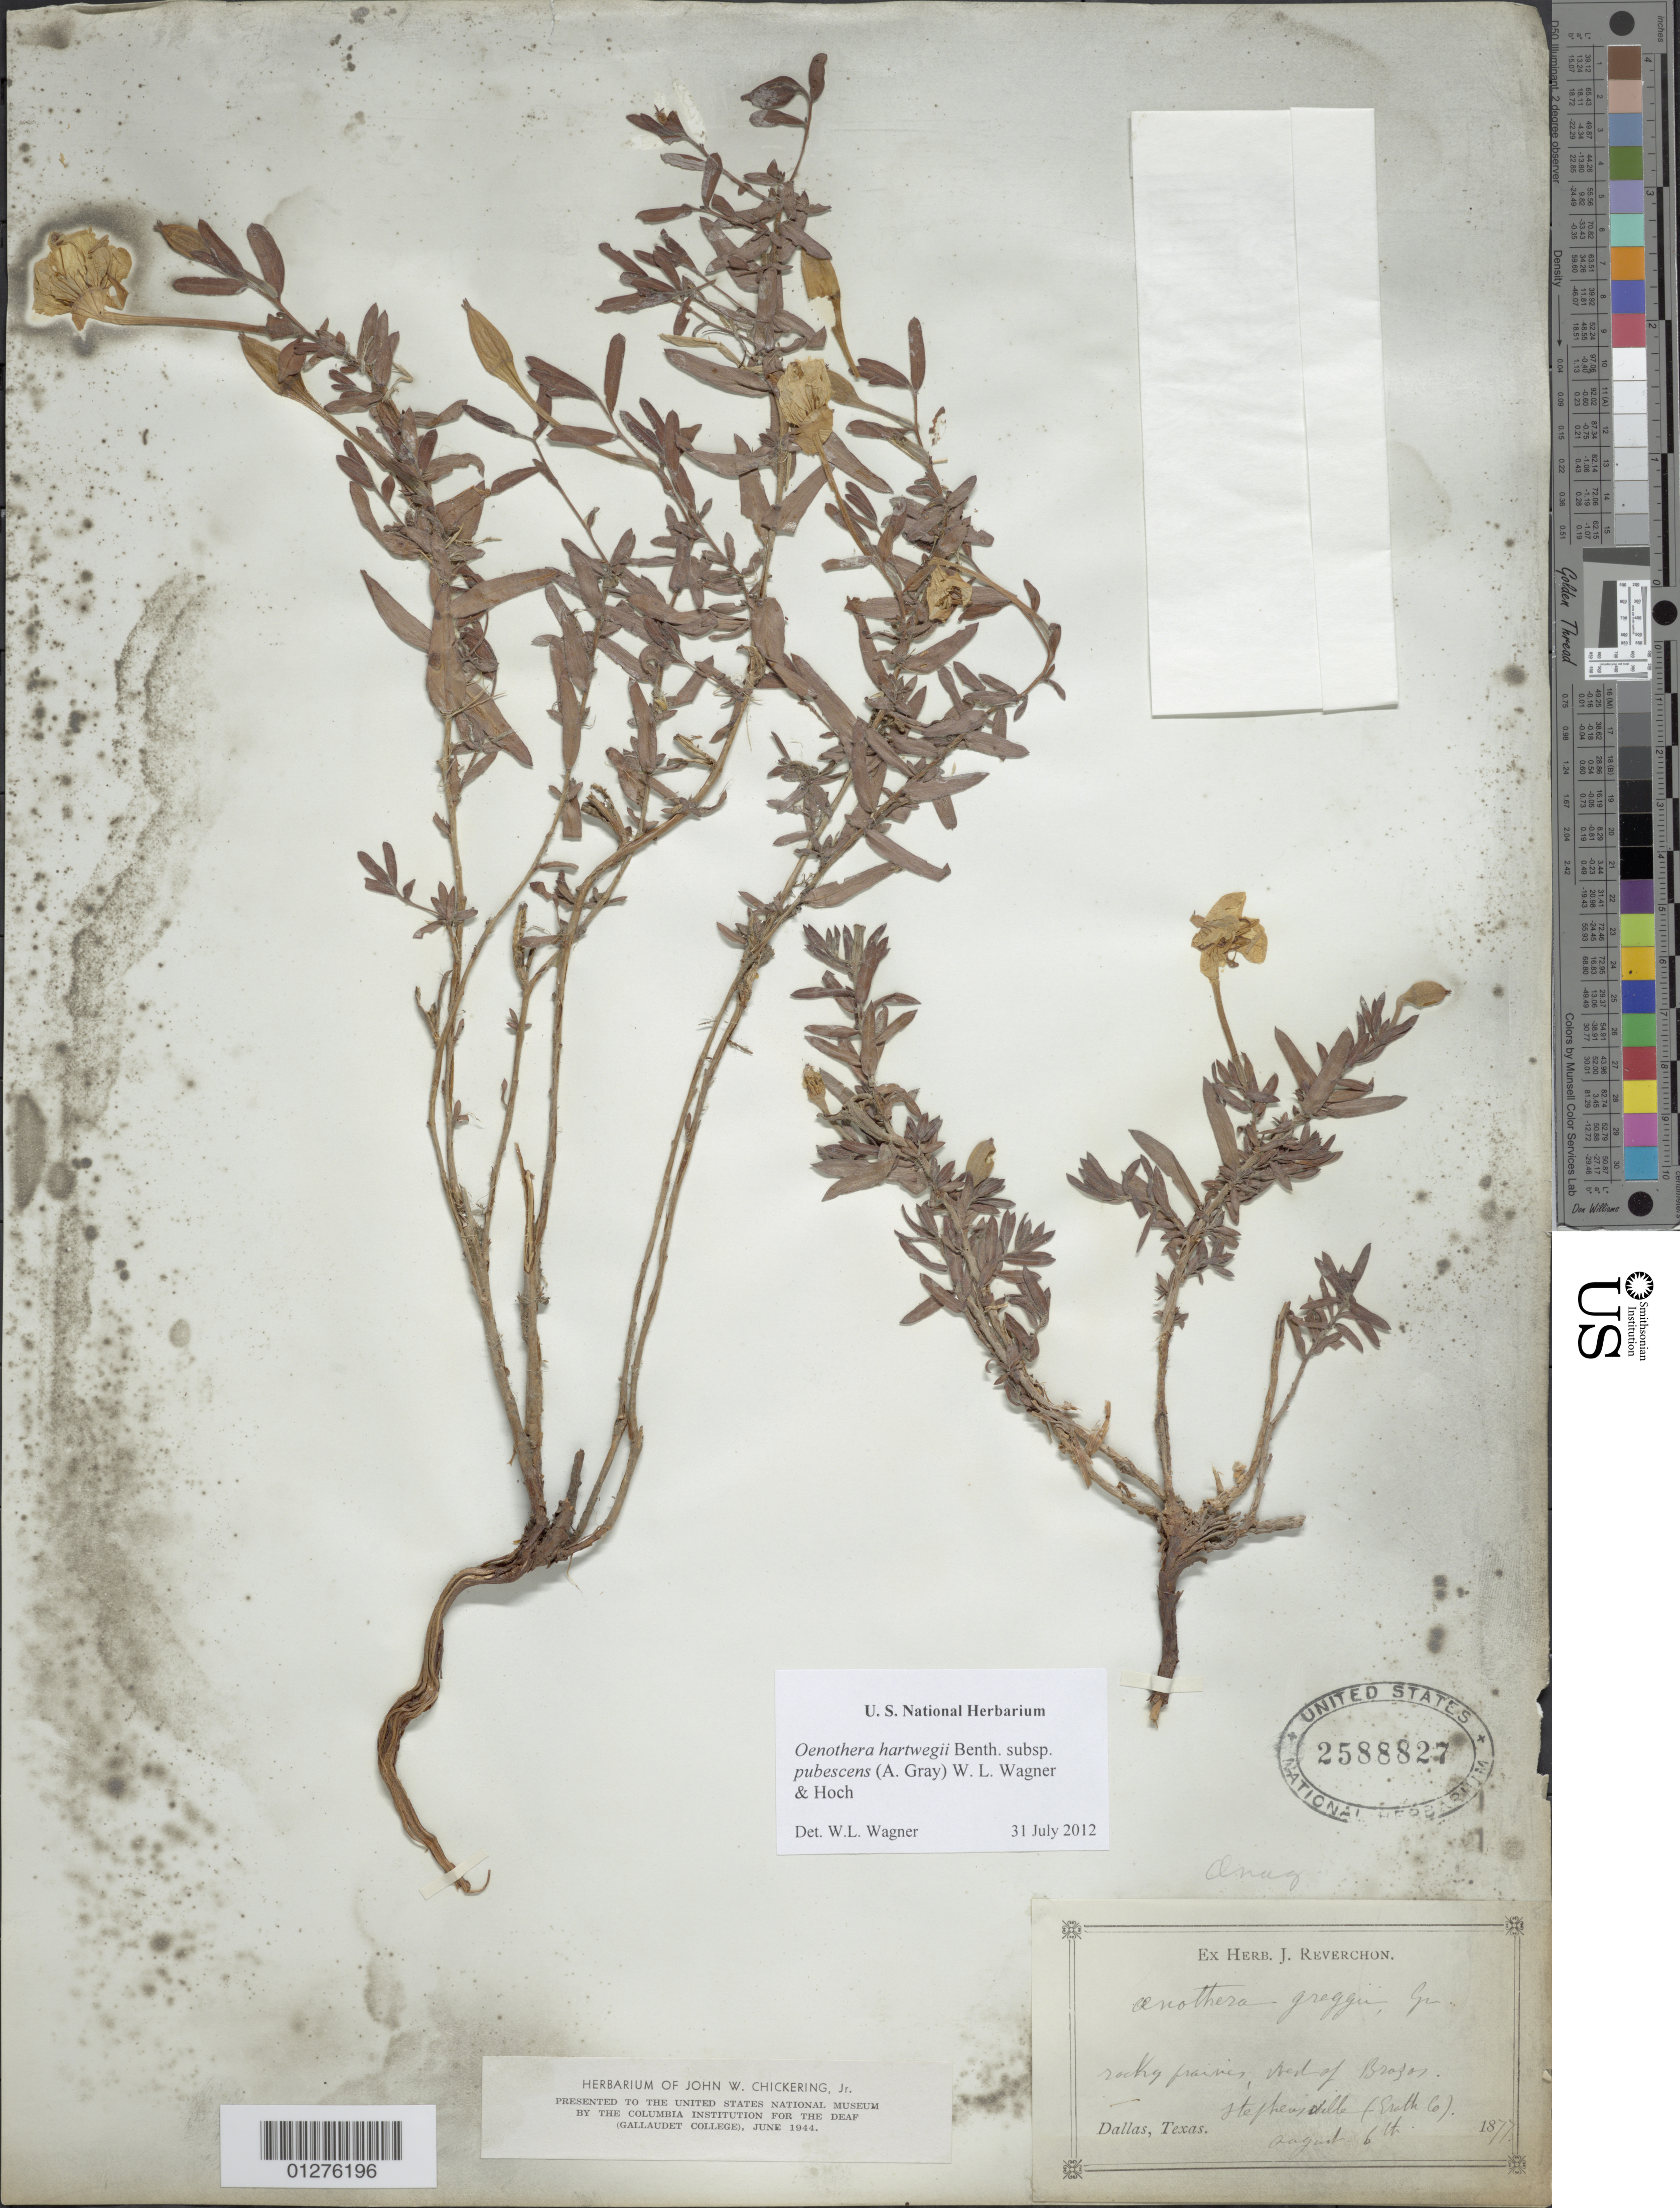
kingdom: Plantae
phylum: Tracheophyta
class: Magnoliopsida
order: Myrtales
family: Onagraceae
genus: Oenothera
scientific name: Oenothera hartwegii subsp. pubescens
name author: (A. Gray) W.L. Wagner & Hoch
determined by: Wagner, W. L., (BOT), Smithsonian Institution - National Museum of Natural History (UNITED STATES)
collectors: J. Reverchon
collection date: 1877-08-06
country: United States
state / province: Texas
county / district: Erath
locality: Stephenville.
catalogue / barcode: US 2588827